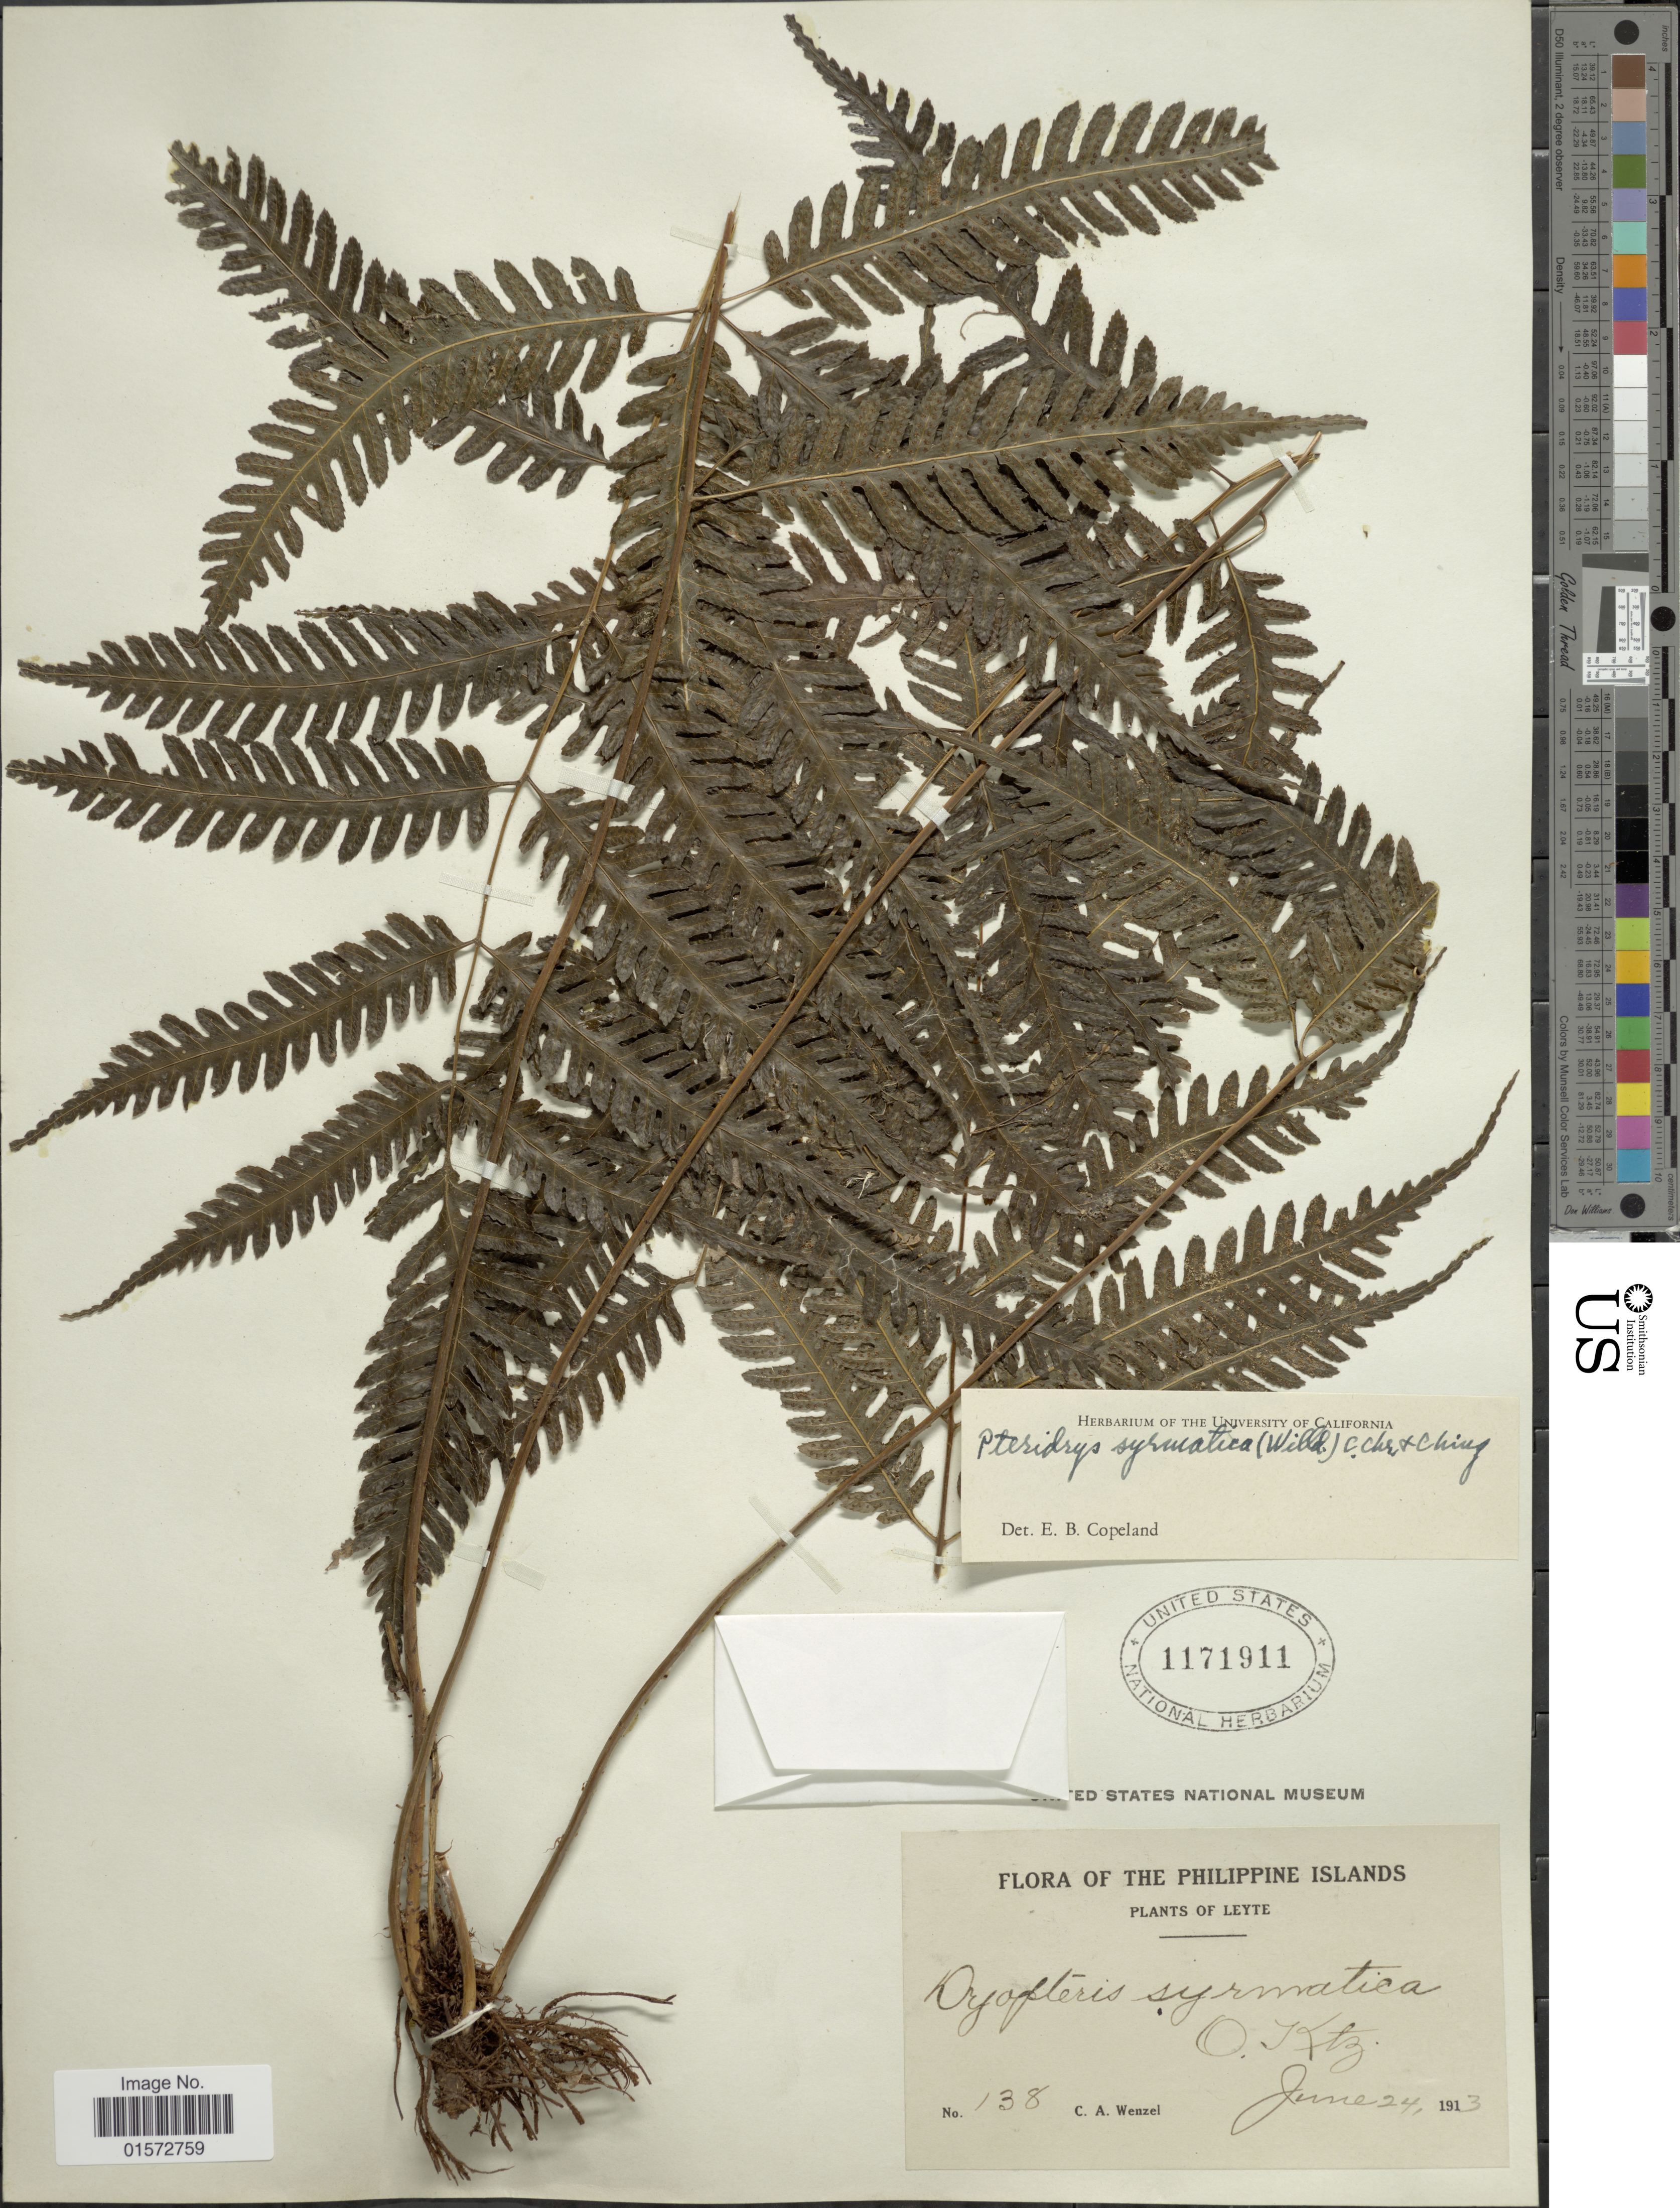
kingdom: Plantae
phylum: Tracheophyta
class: Polypodiopsida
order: Polypodiales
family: Tectariaceae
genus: Pteridrys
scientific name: Pteridrys syrmatica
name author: (Willd.) C. Chr. & Ching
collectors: C. Wenzel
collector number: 138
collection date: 1913-06-24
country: Philippines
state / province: Eastern Visayas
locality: Leyte, The Philippine Islands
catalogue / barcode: US 1171911